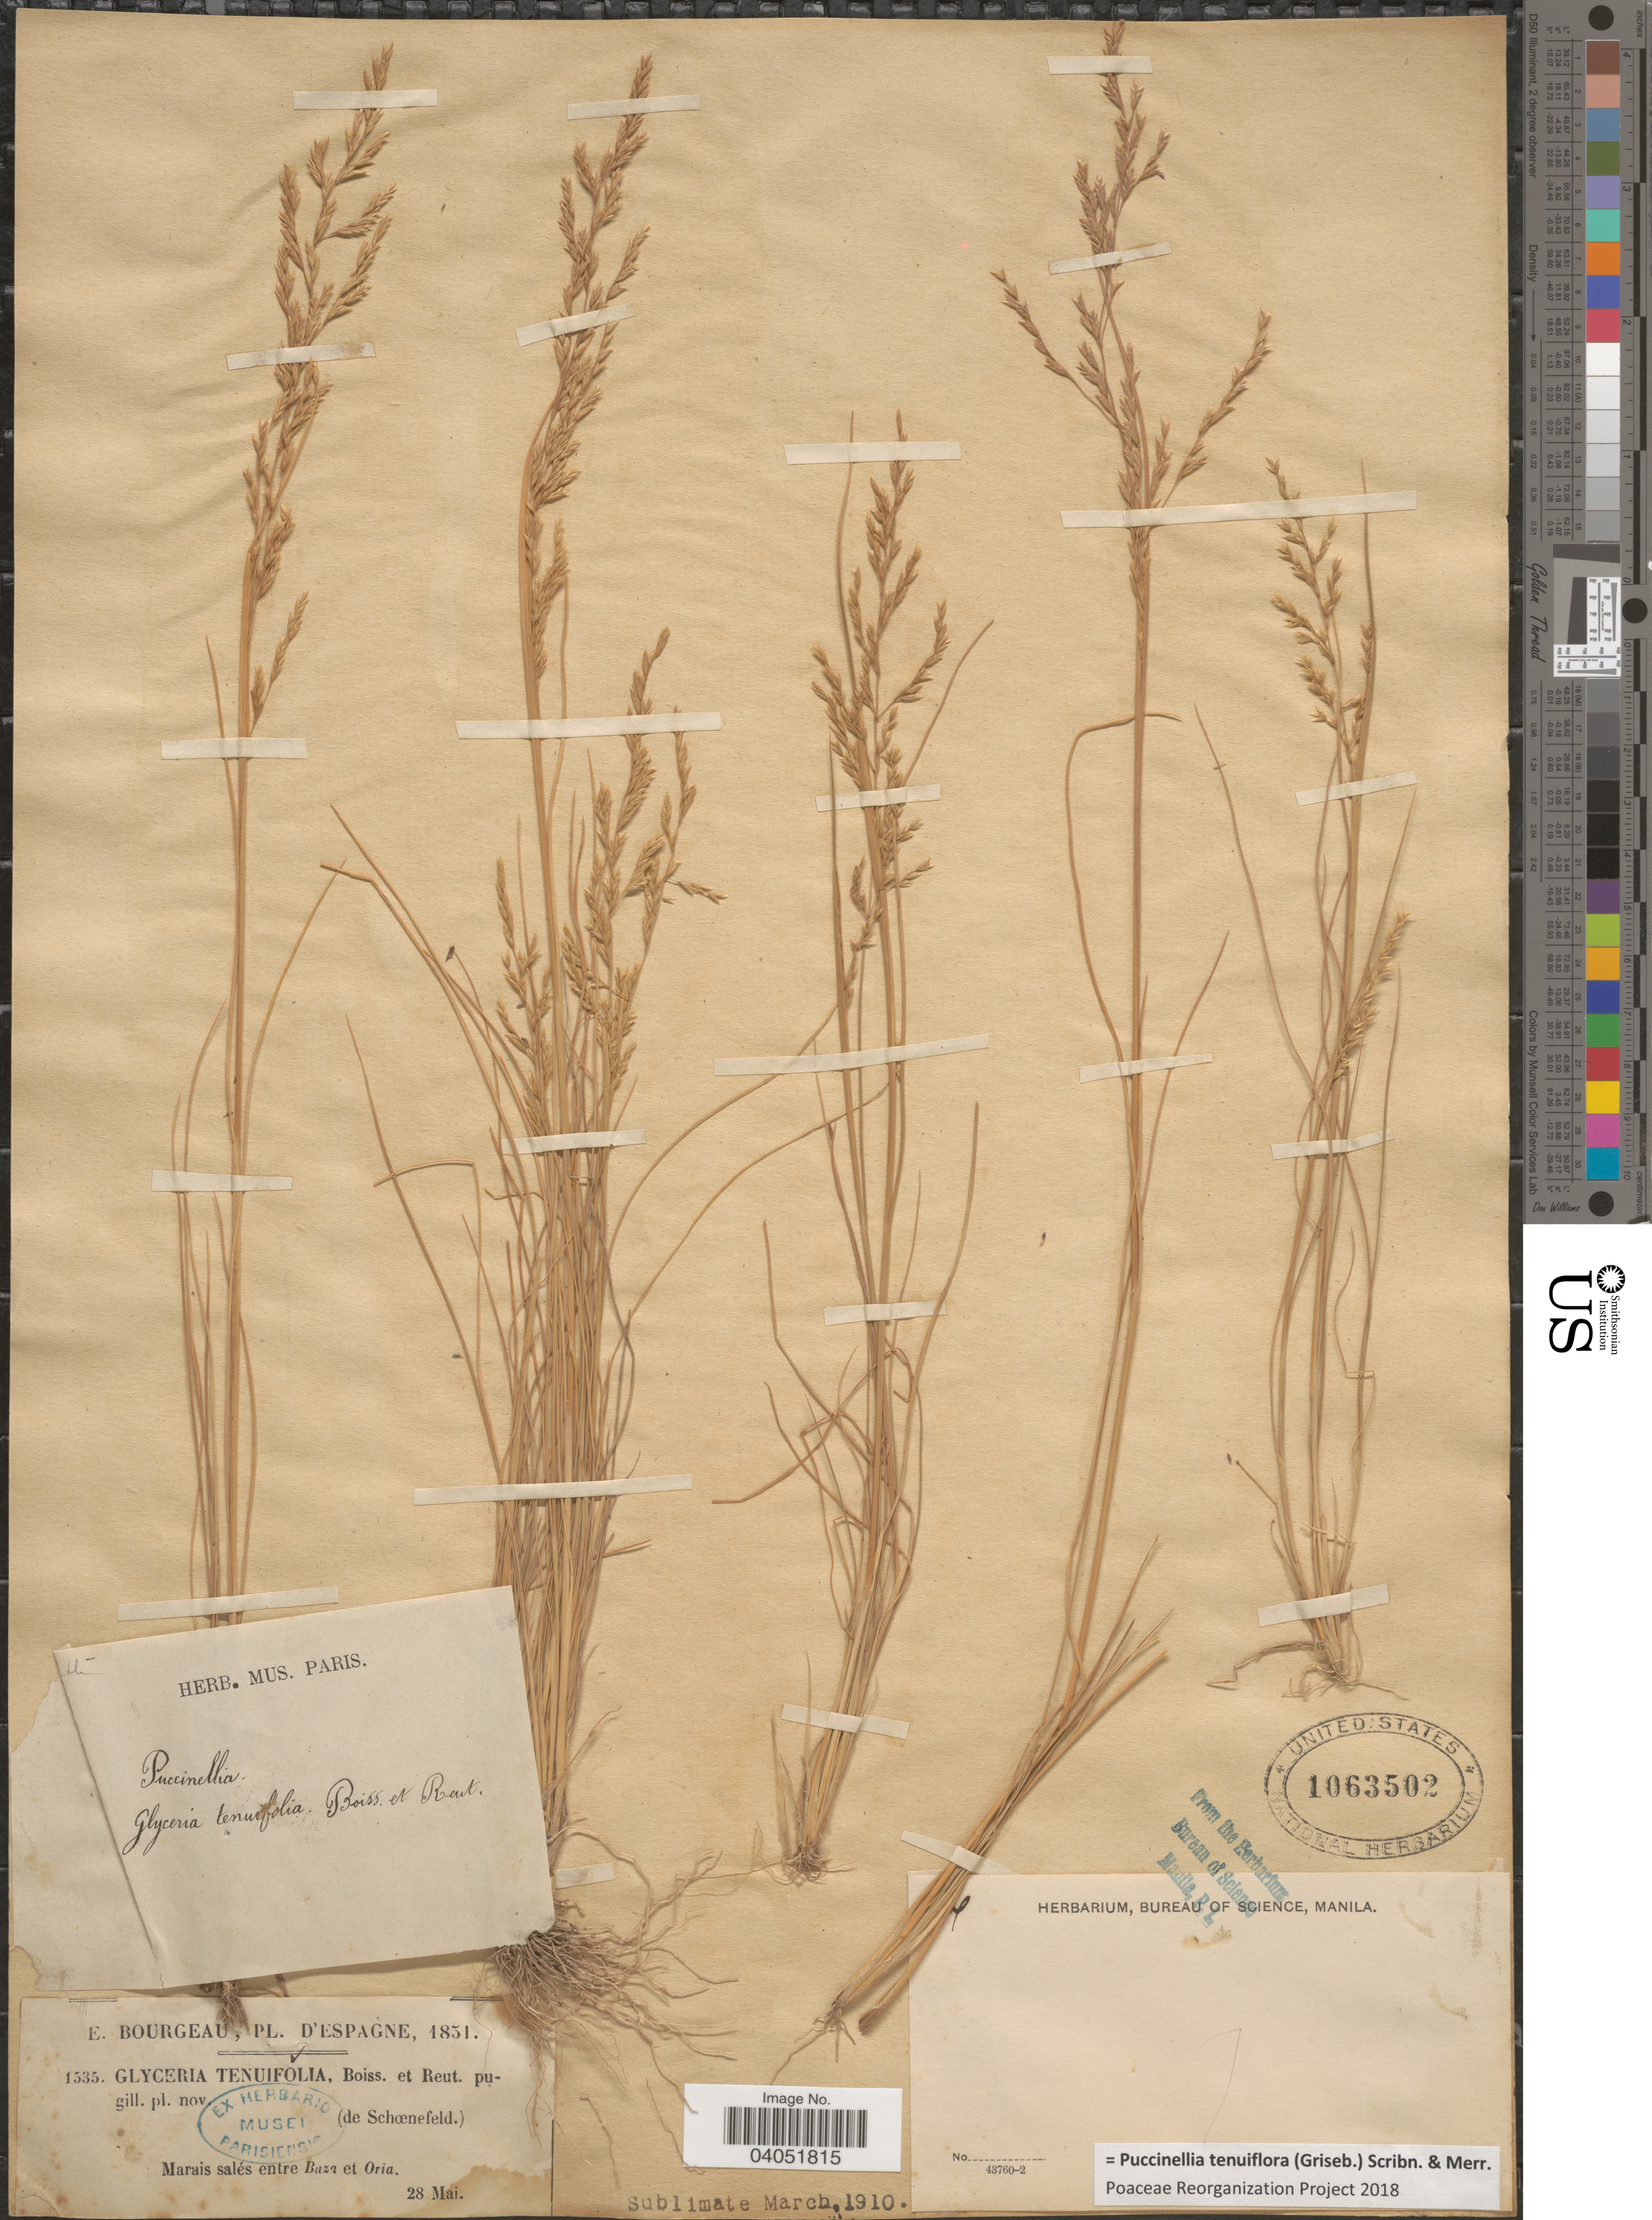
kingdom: Plantae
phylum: Tracheophyta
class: Liliopsida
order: Poales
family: Poaceae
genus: Puccinellia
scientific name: Puccinellia tenuiflora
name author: (Griseb.) Scribn. & Merr.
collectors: E. Bourgeau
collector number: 1535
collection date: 1851-05-28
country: Spain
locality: D'Espagne. Marais salés entre Baza et Oria.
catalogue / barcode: US 1063502